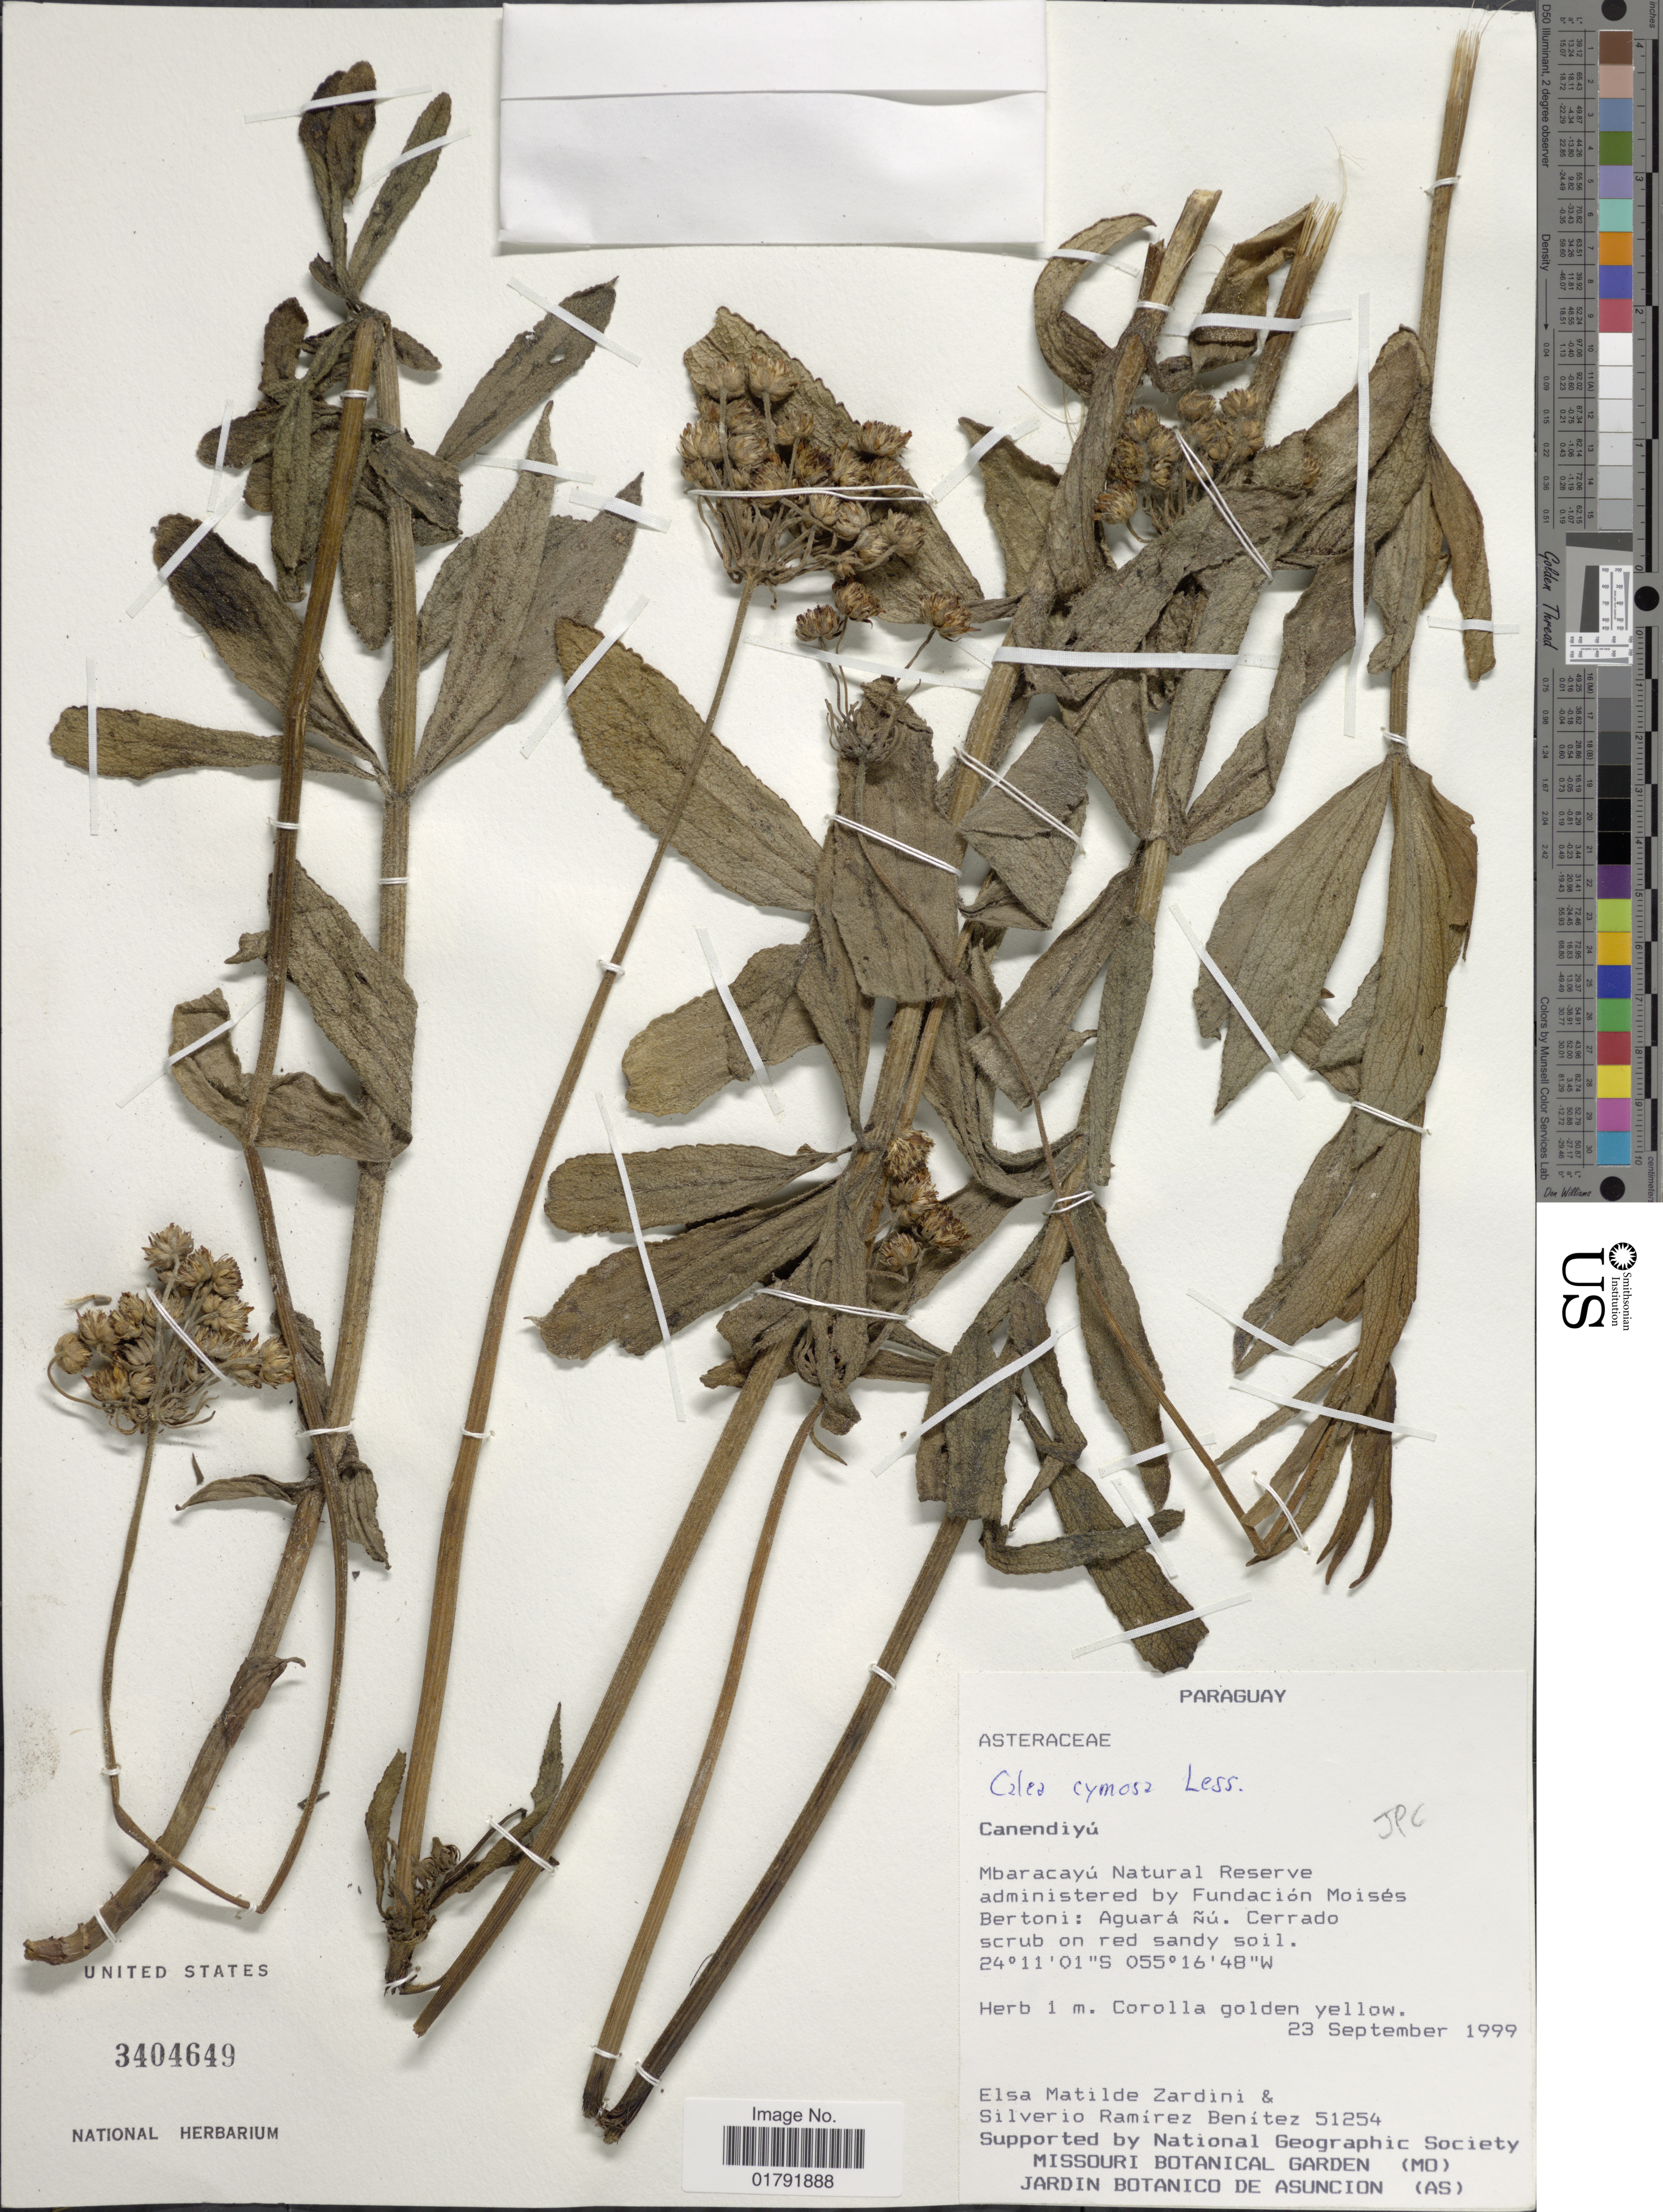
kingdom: Plantae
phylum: Tracheophyta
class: Magnoliopsida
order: Asterales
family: Asteraceae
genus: Calea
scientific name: Calea cymosa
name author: Less.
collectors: E. M. Zardini & S. Ramírez B.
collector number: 51254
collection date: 1999-09-23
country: Paraguay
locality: Canendiyu, Mbaracayu Natural Reserve administered by Fundacion Moises Bertoni: Aguara Nu, cerrado on scub red sandy soil.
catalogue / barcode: US 3404649